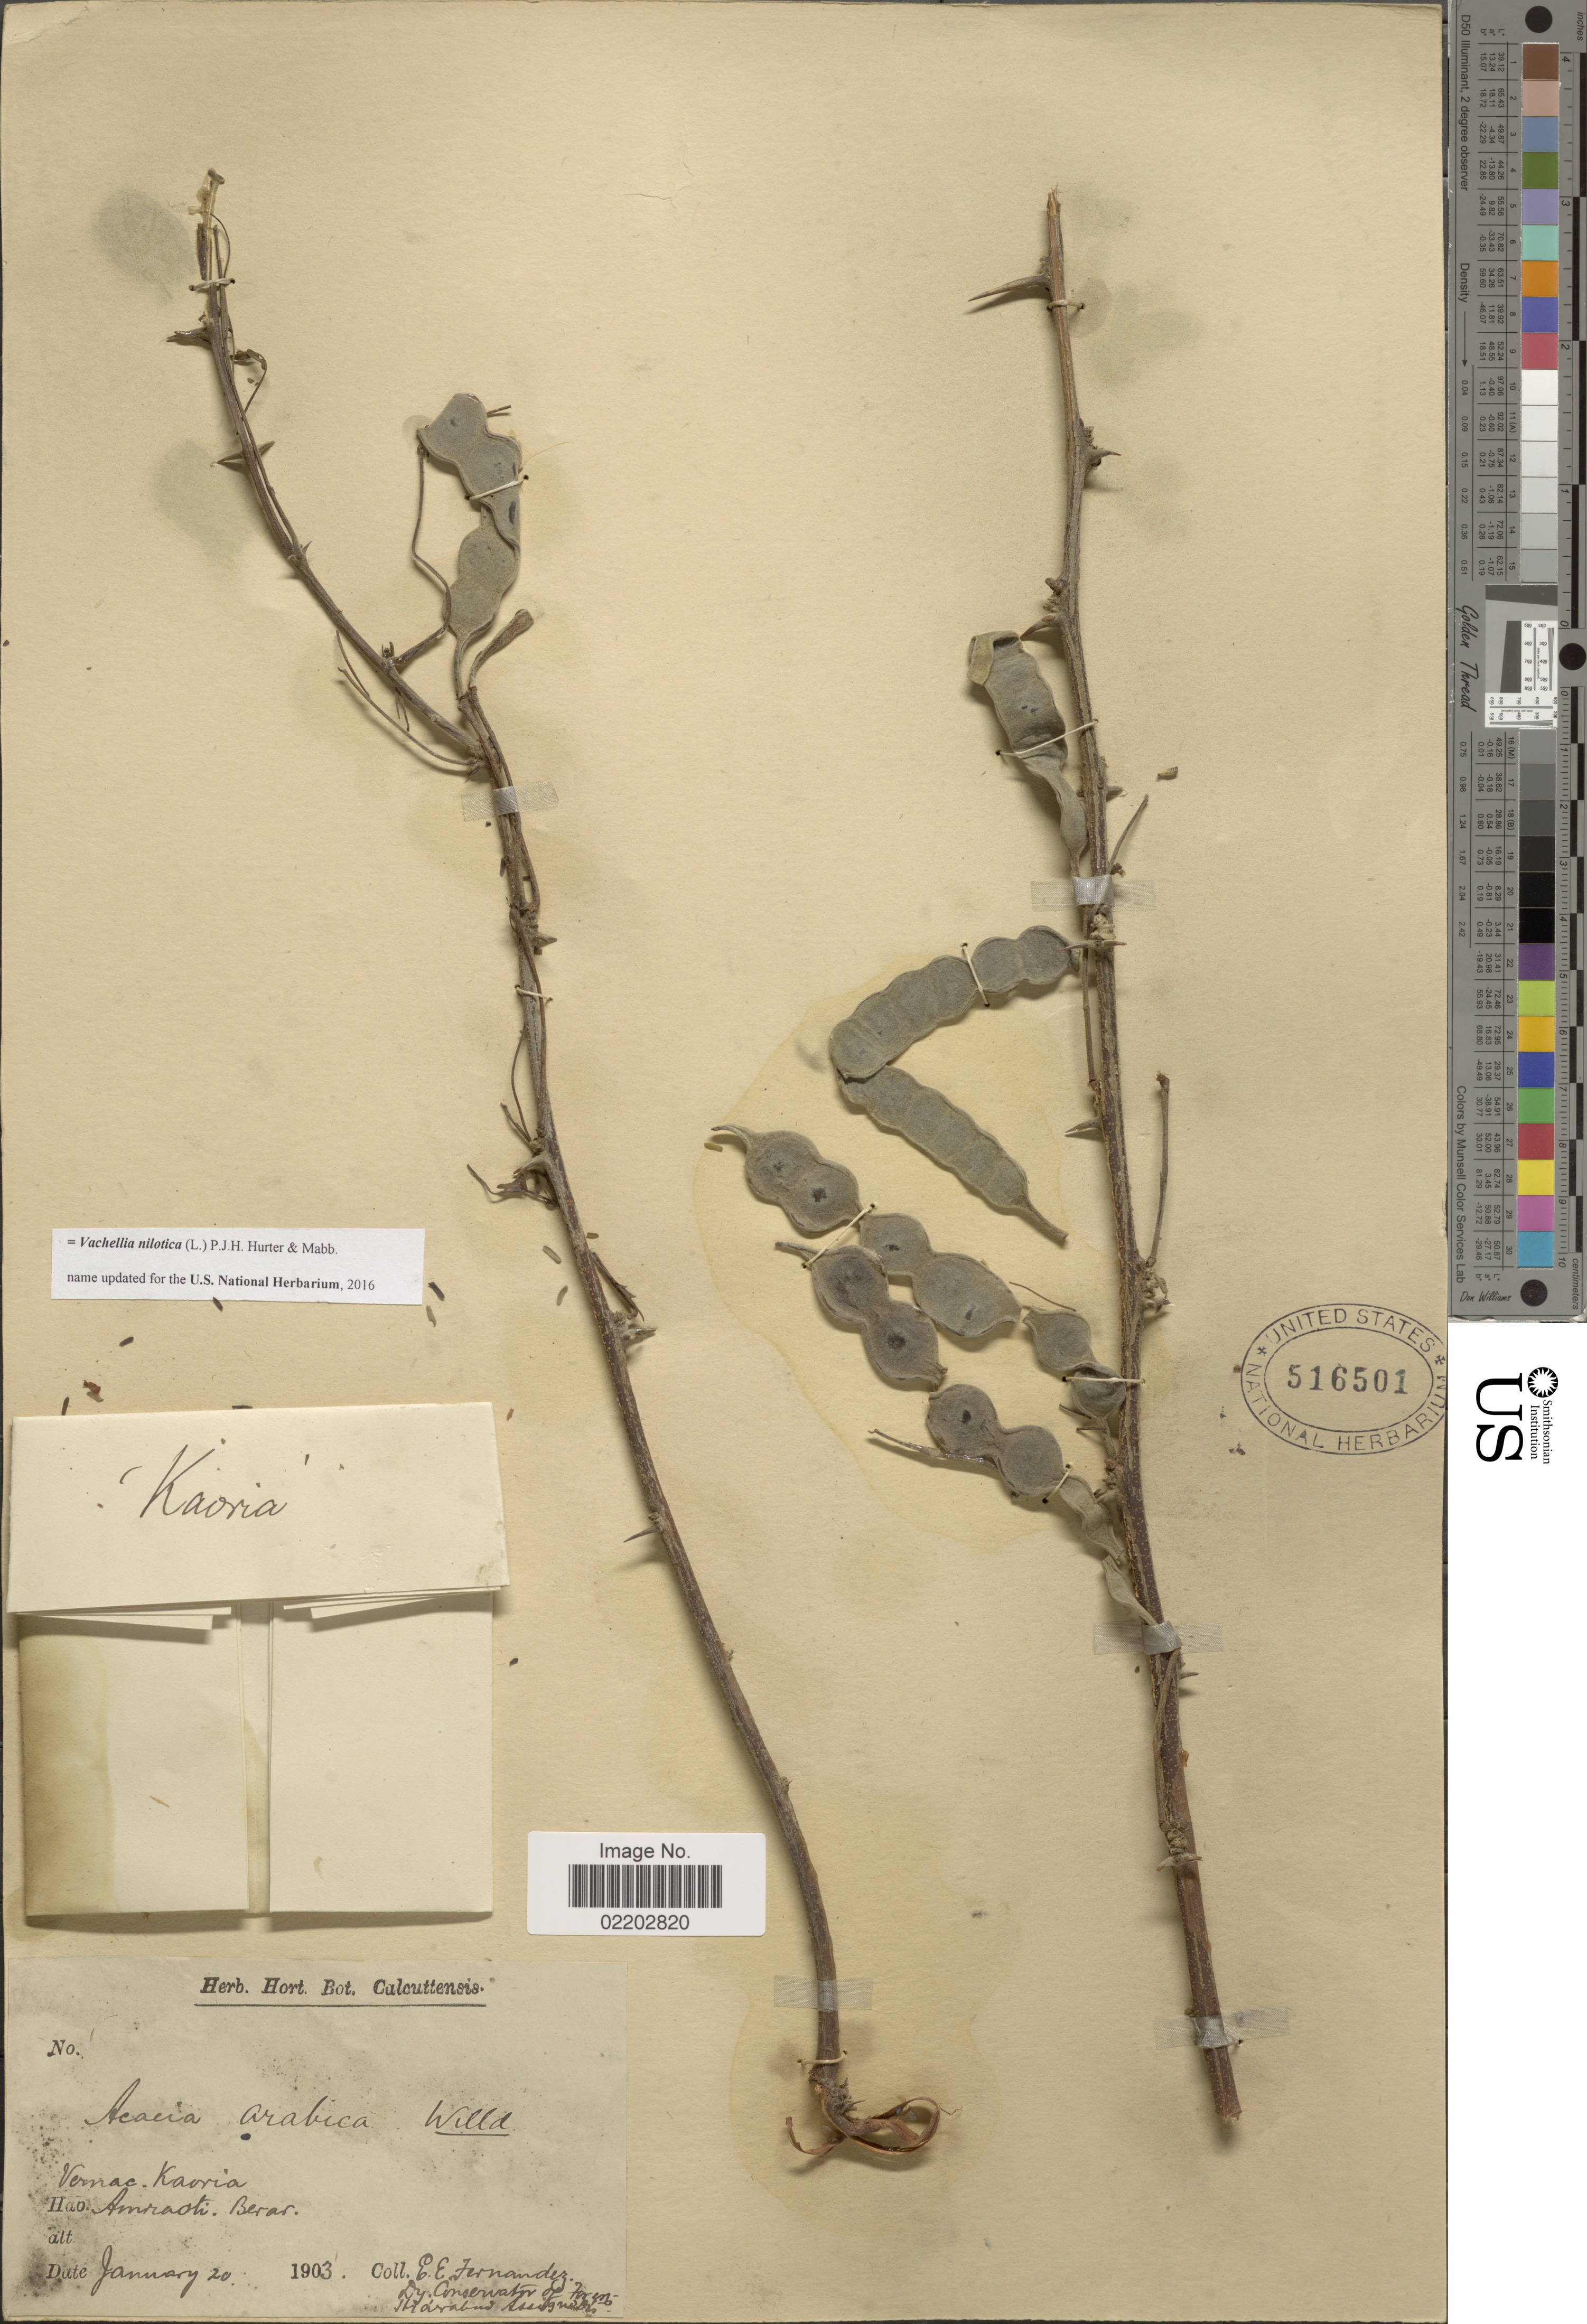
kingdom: Plantae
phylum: Tracheophyta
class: Magnoliopsida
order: Fabales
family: Fabaceae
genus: Vachellia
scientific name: Vachellia nilotica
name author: (L.) P.J.H. Hurter & Mabb.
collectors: E. Fernandez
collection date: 1903-01-20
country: India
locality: Vernac. Kaoria, Amraoti Berar [interpreted]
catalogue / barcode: US 516501